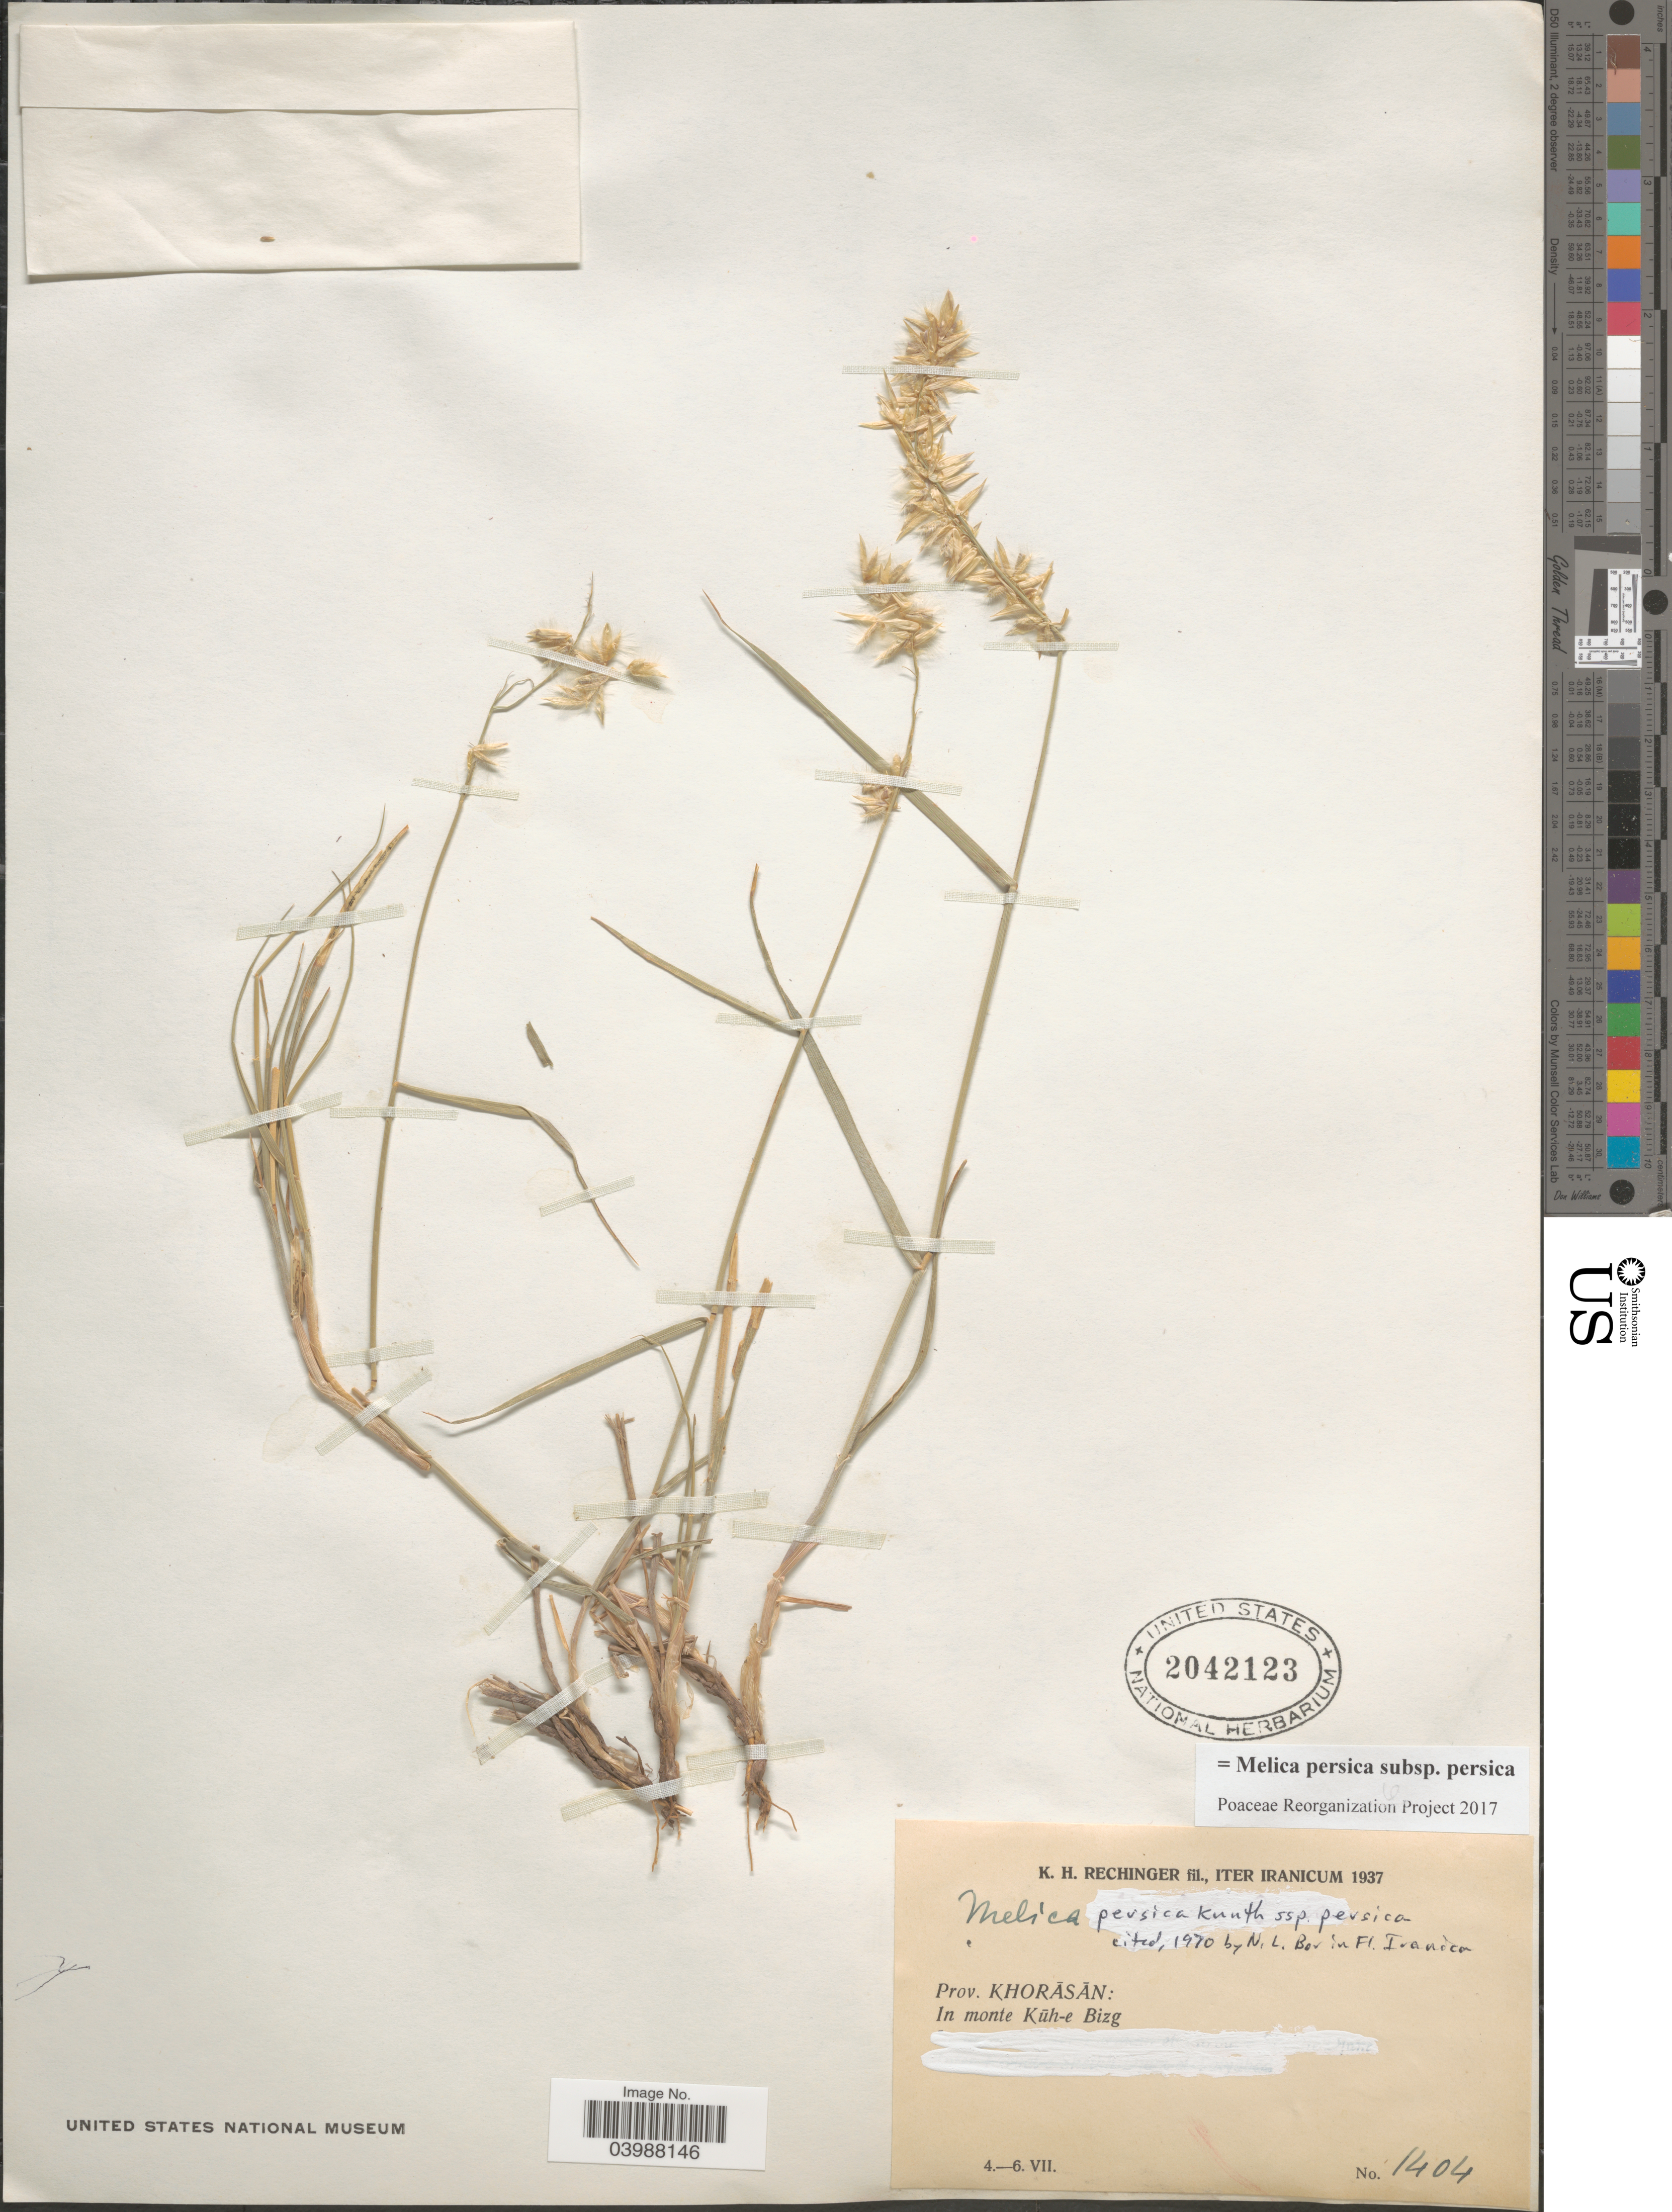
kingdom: Plantae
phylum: Tracheophyta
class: Liliopsida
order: Poales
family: Poaceae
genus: Melica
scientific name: Melica persica subsp. persica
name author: Kunth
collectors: K. H. Rechinger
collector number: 1404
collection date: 1937-07-04/1937-07-06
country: Iran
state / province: Khorasan [obsolete]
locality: Iter Iranicum. Prov. Khorāsān: In monte Kūh-e Bizg.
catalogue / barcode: US 2042123